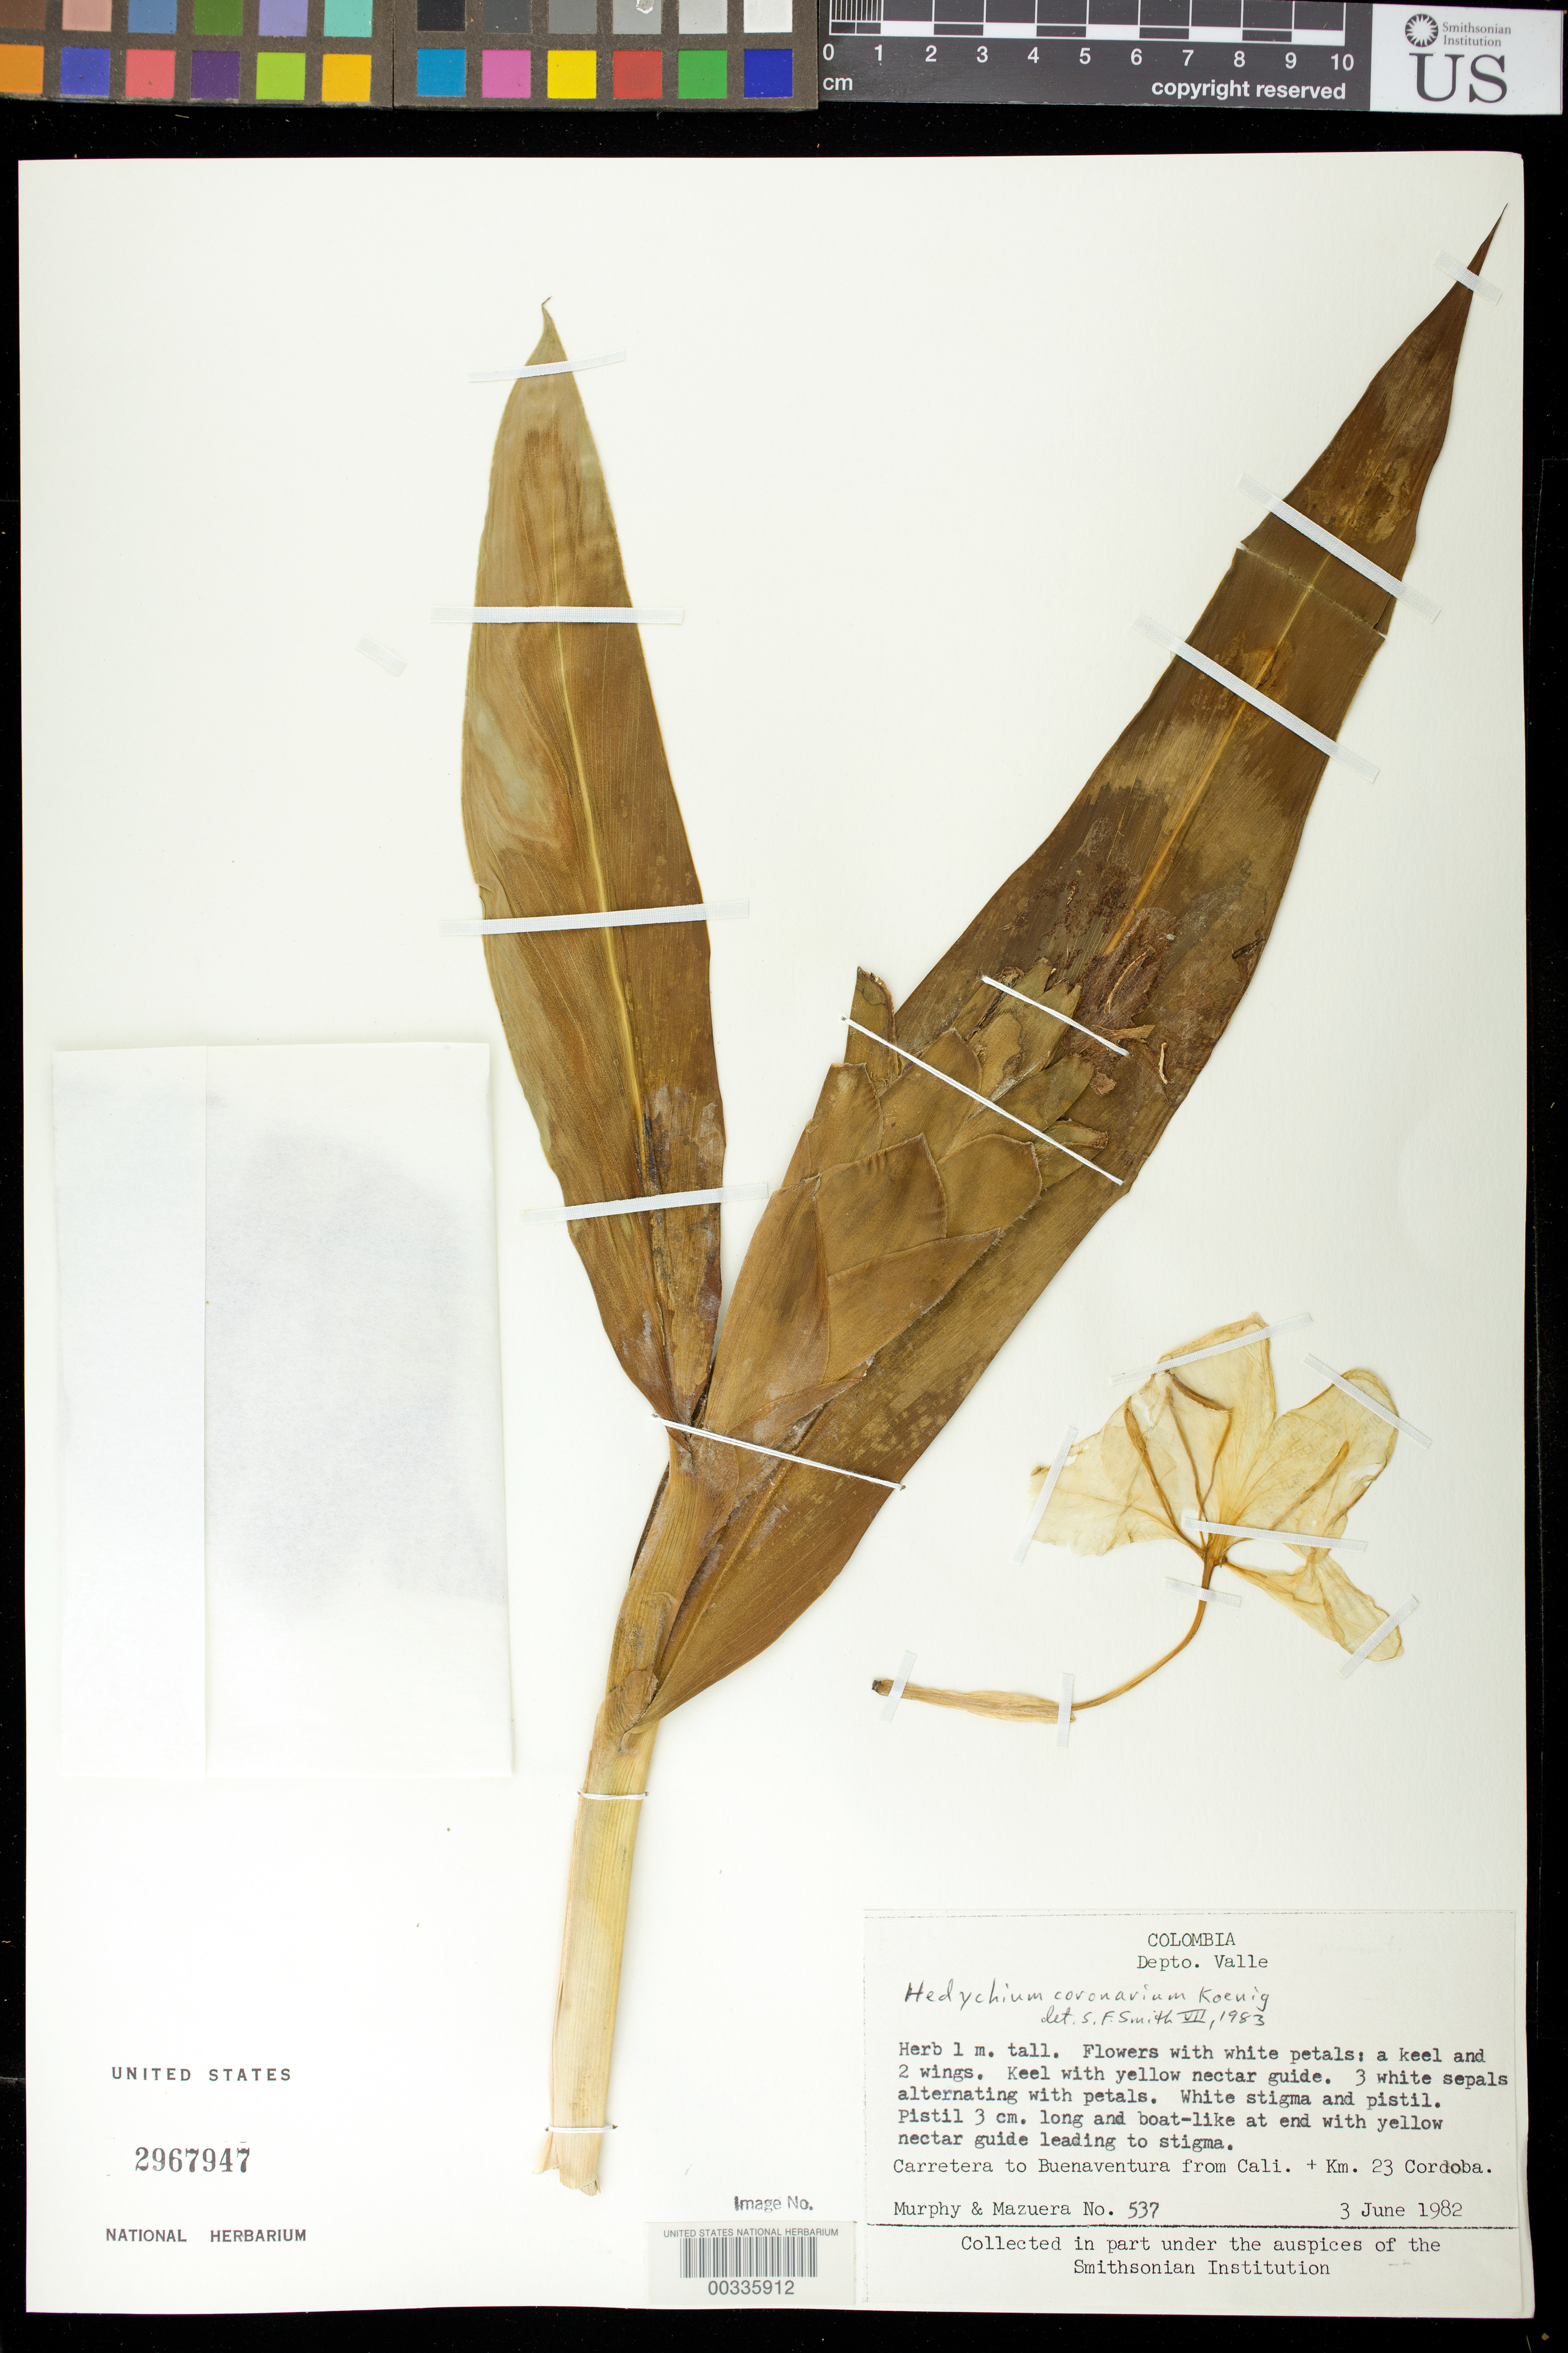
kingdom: Plantae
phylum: Tracheophyta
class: Liliopsida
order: Zingiberales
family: Zingiberaceae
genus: Hedychium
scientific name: Hedychium coronarium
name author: J. Koenig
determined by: Smith, Stephen F., (US), NMNH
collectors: H. Murphy & -. Mazuera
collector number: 537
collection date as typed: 03 Jun 1982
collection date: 1982-06-03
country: Colombia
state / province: Valle del Cauca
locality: Carretera to Buena Ventura from Cali. + km 23 Cordoba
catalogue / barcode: US 2967947